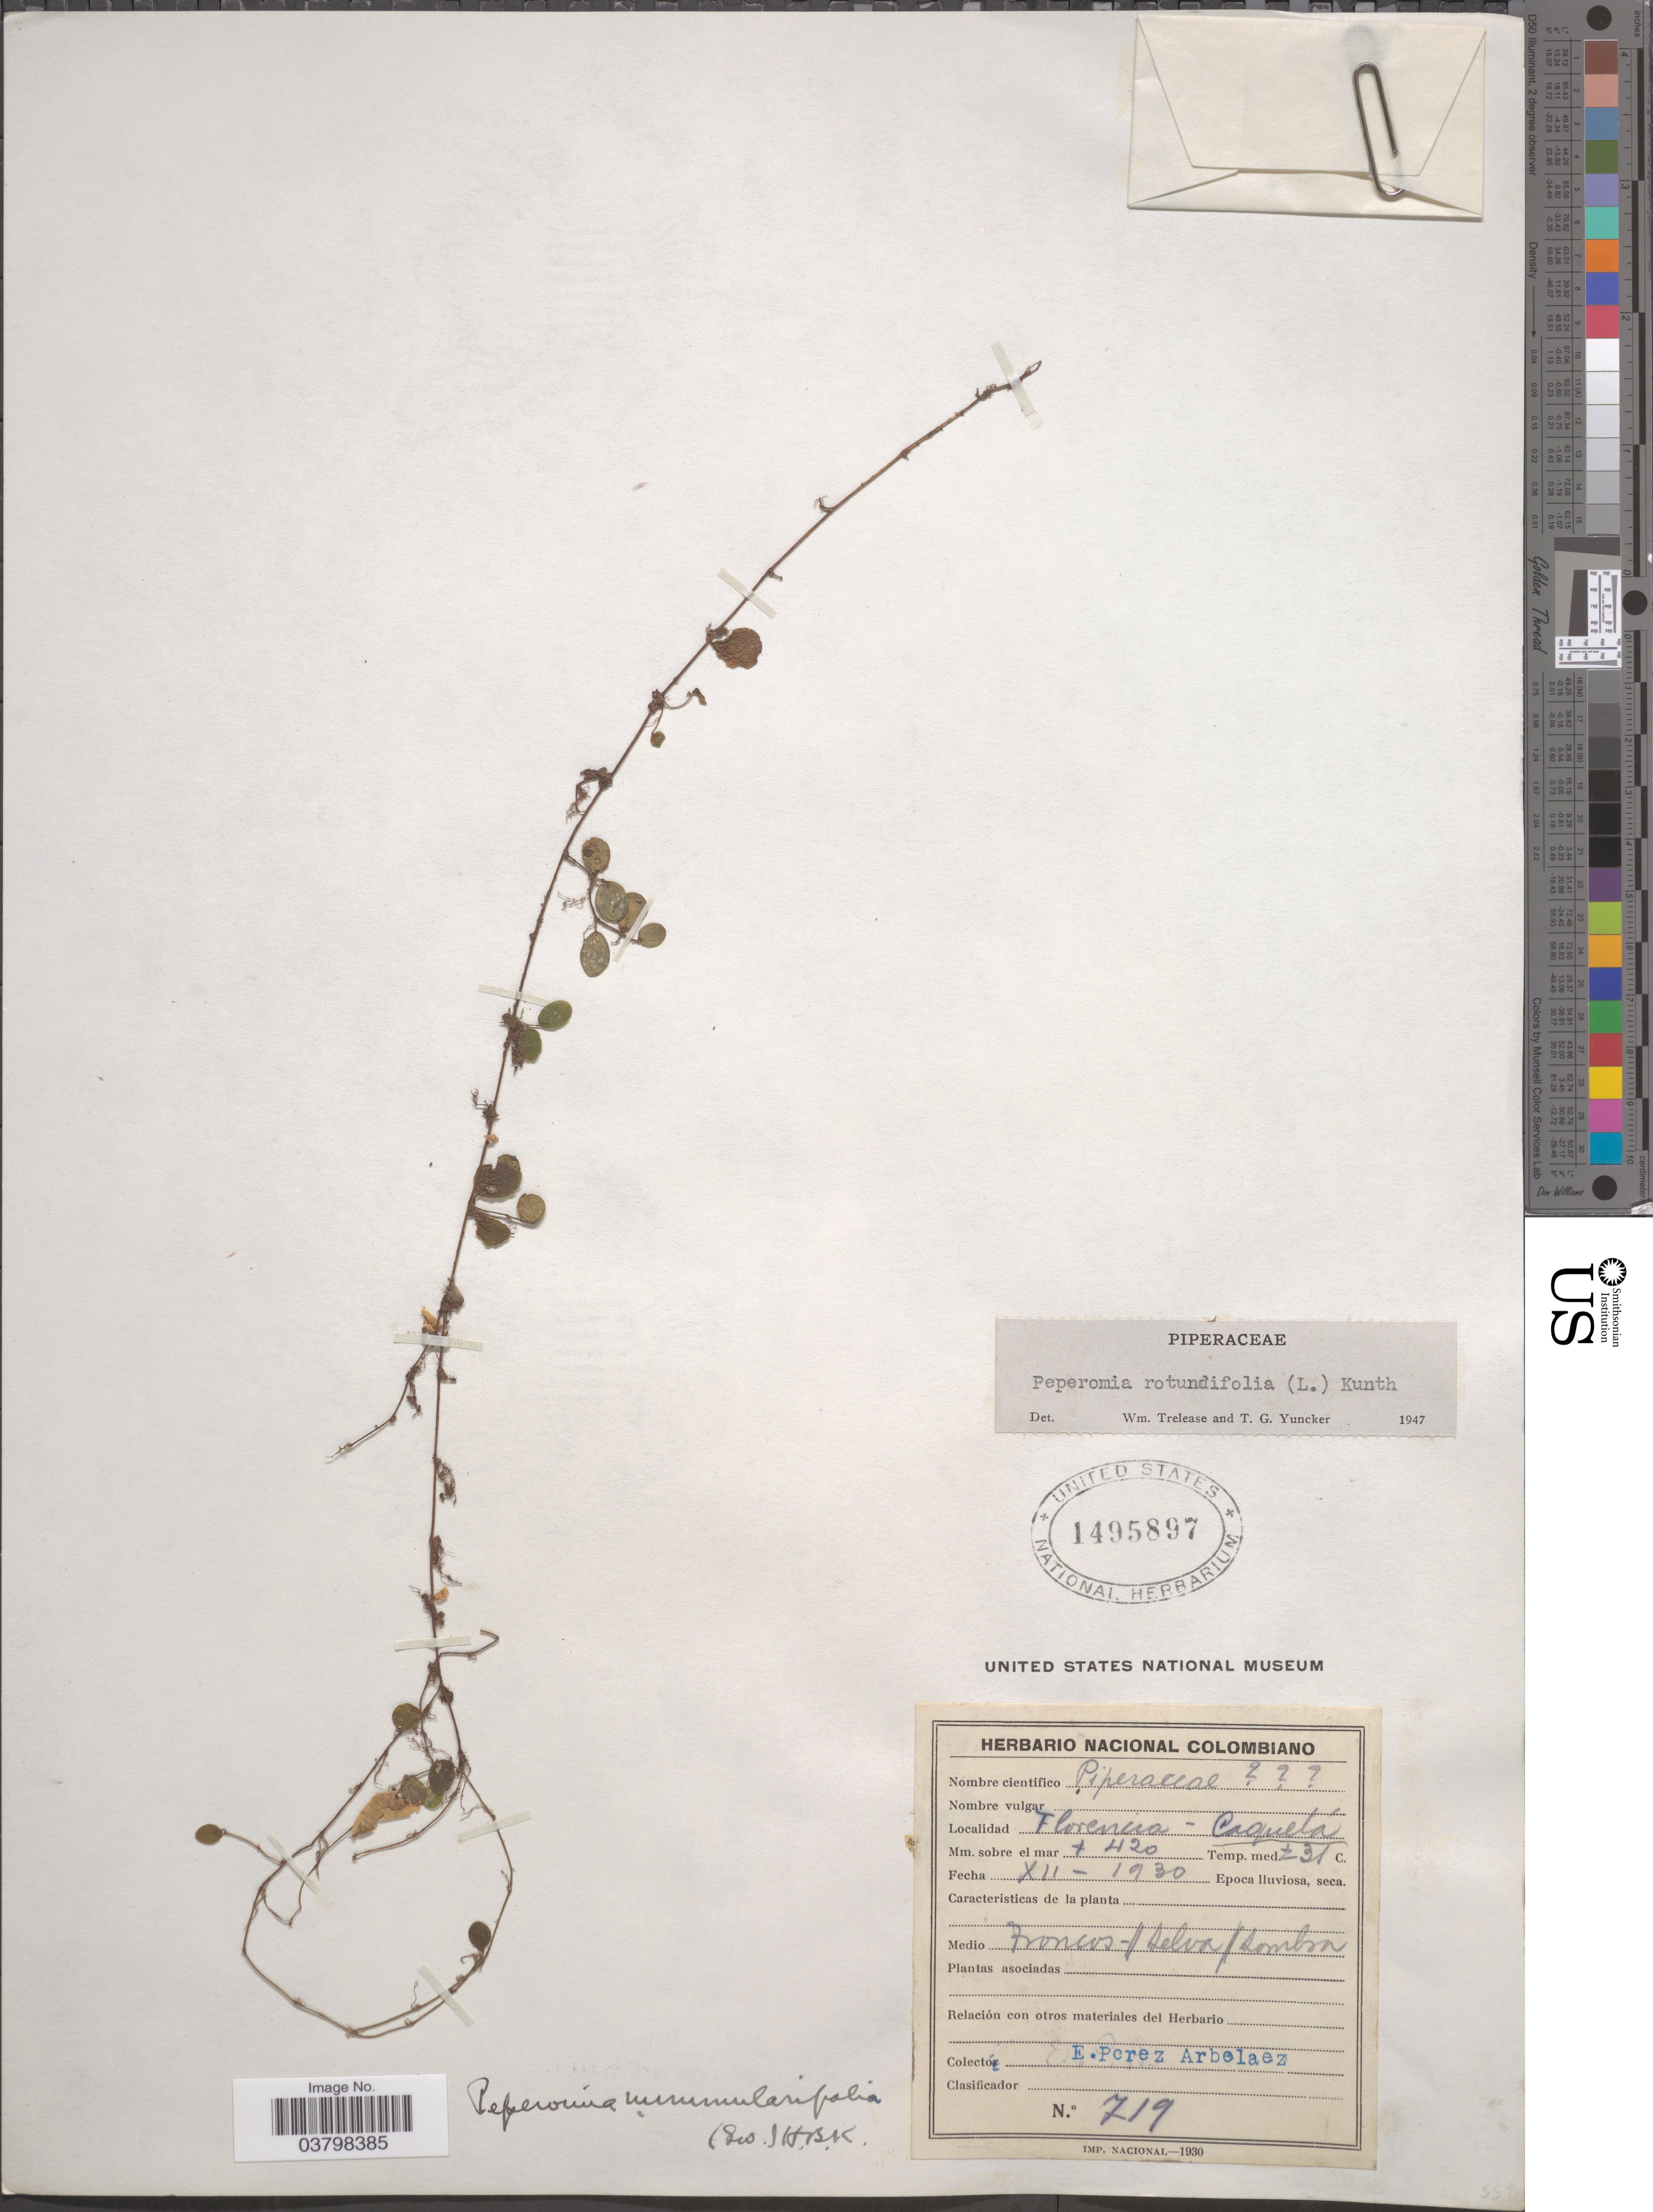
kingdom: Plantae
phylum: Tracheophyta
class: Magnoliopsida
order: Piperales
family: Piperaceae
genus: Peperomia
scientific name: Peperomia rotundifolia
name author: (L.) Kunth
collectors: E. Pérez Arbeláez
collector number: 719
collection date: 1930-12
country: Colombia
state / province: Caquetá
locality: Florencia.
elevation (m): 420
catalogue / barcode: US 1495897